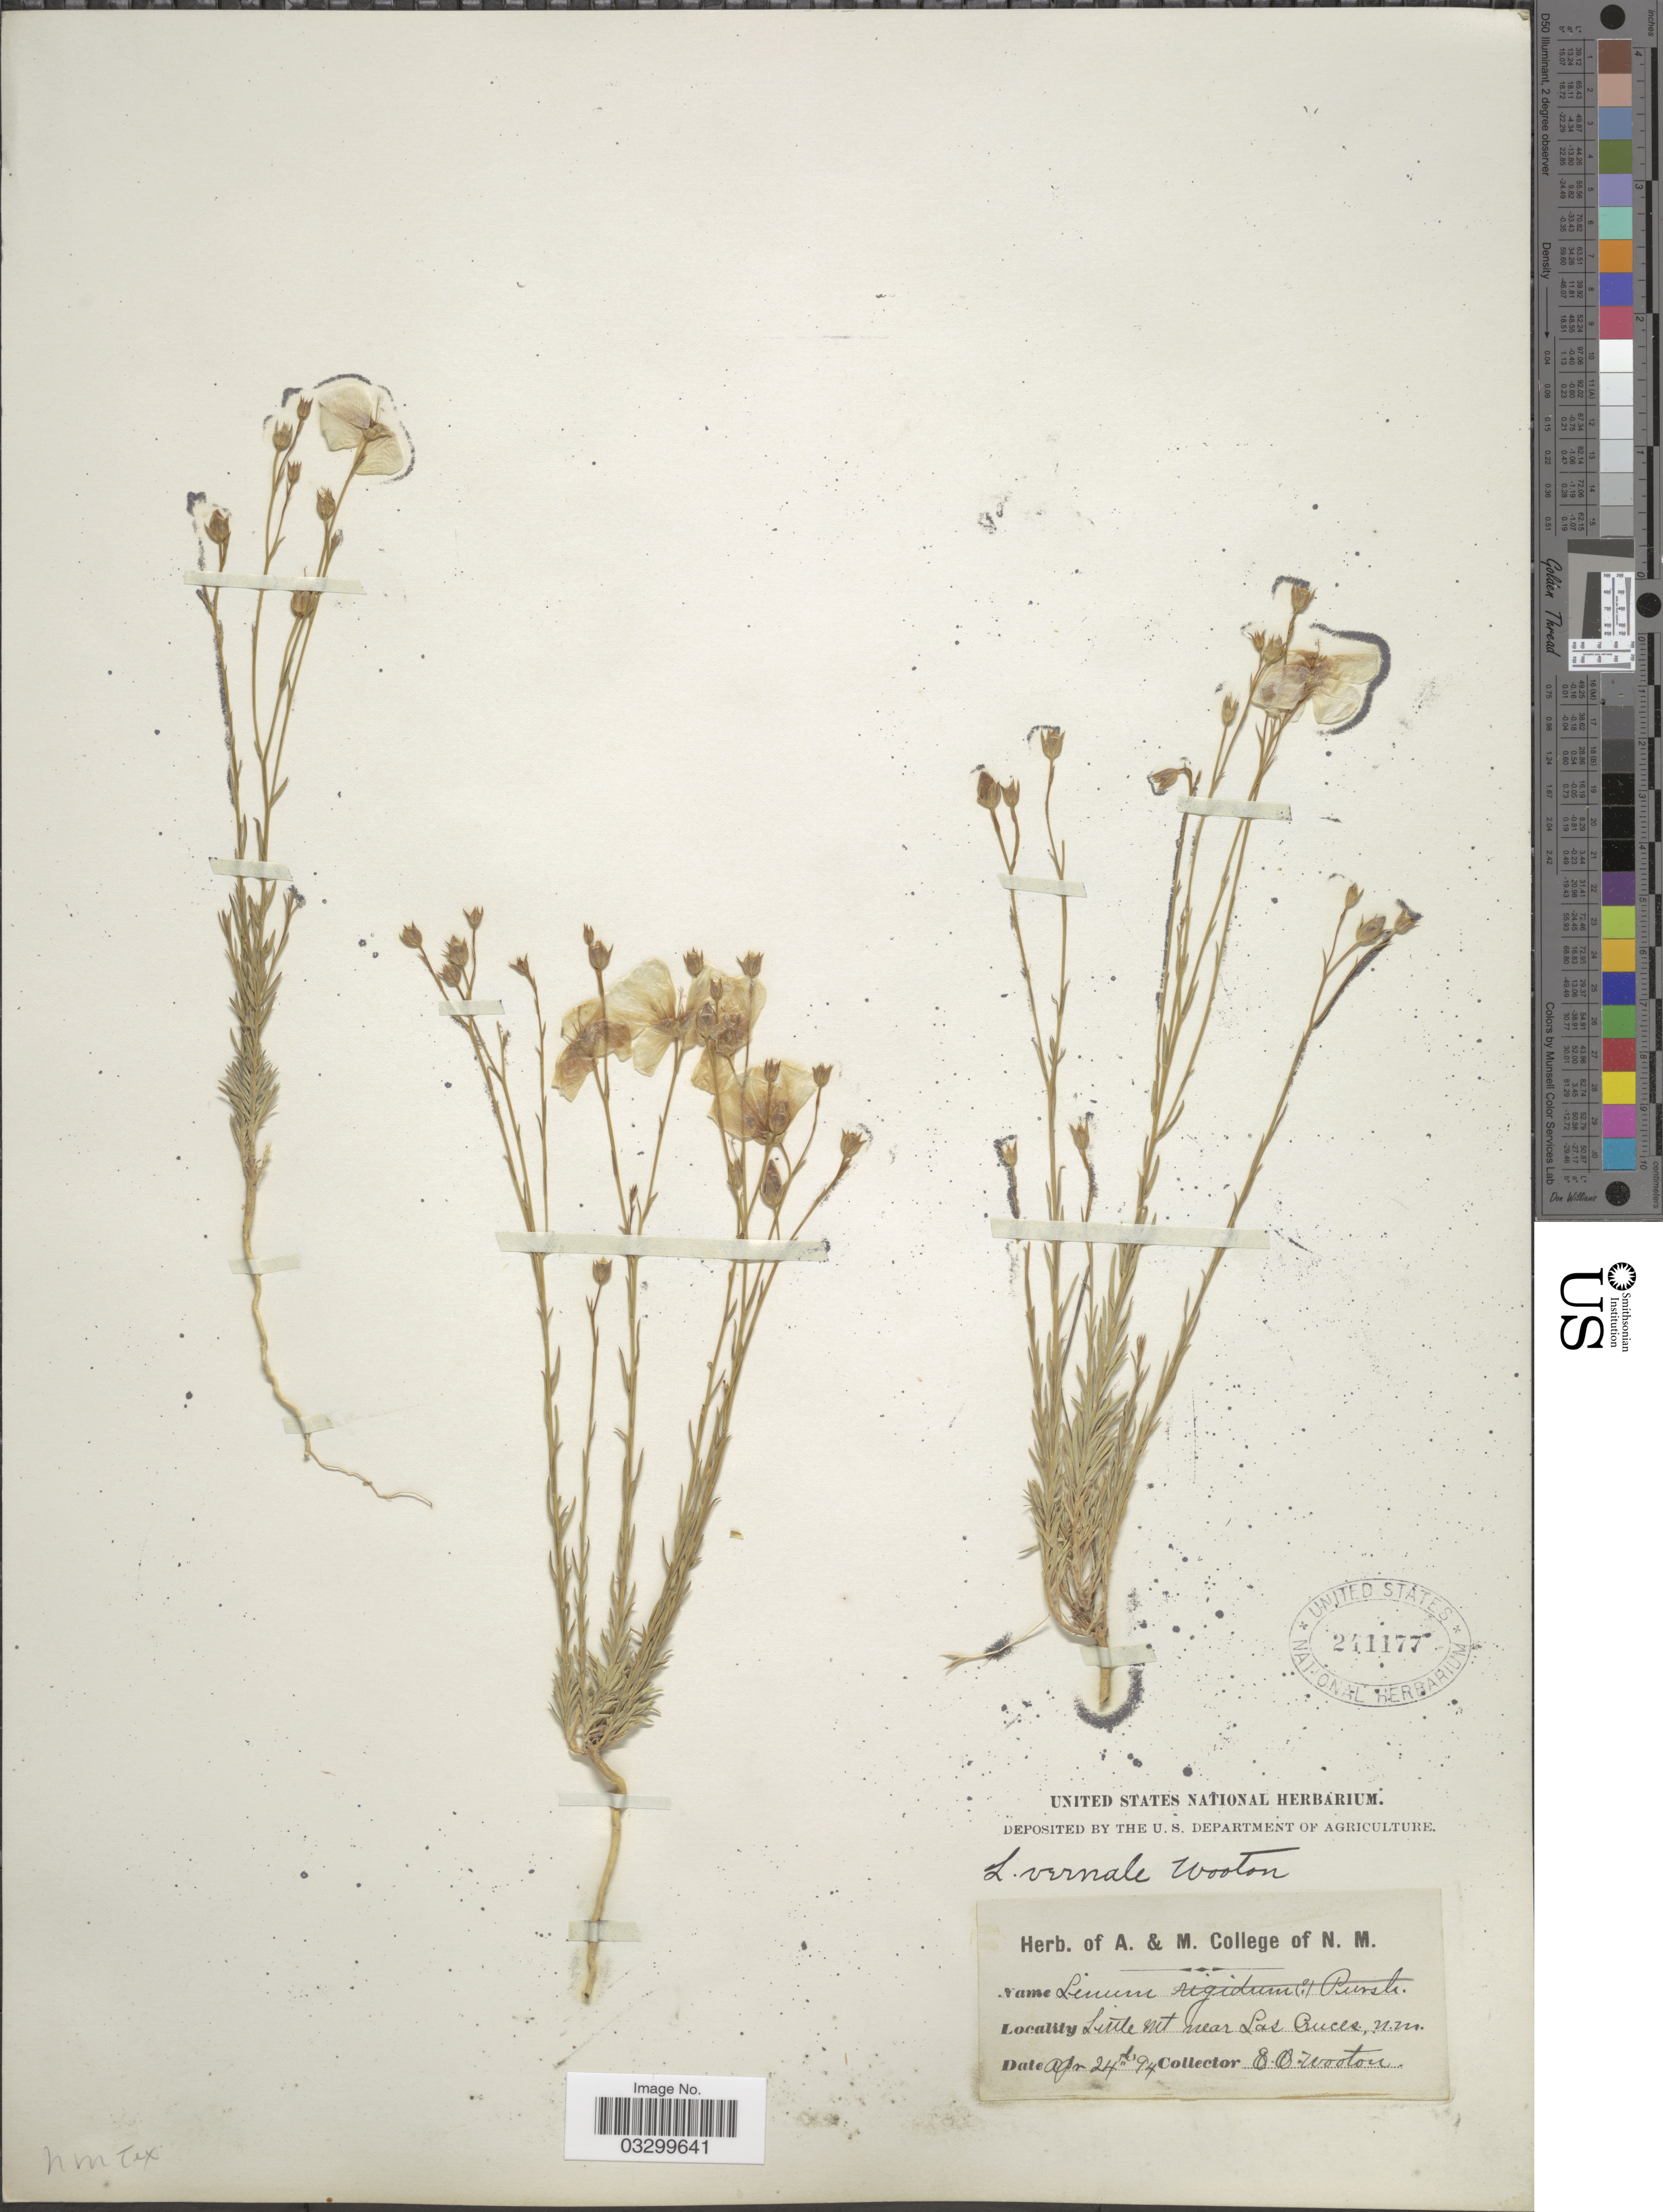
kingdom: Plantae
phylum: Tracheophyta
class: Magnoliopsida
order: Malpighiales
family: Linaceae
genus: Linum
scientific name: Linum vernale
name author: Wooton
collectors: E. O. Wooton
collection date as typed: Transcribed d/m/y: 24/4/94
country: United States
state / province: New Mexico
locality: Little Mt near Las Cruces.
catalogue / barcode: US 241177